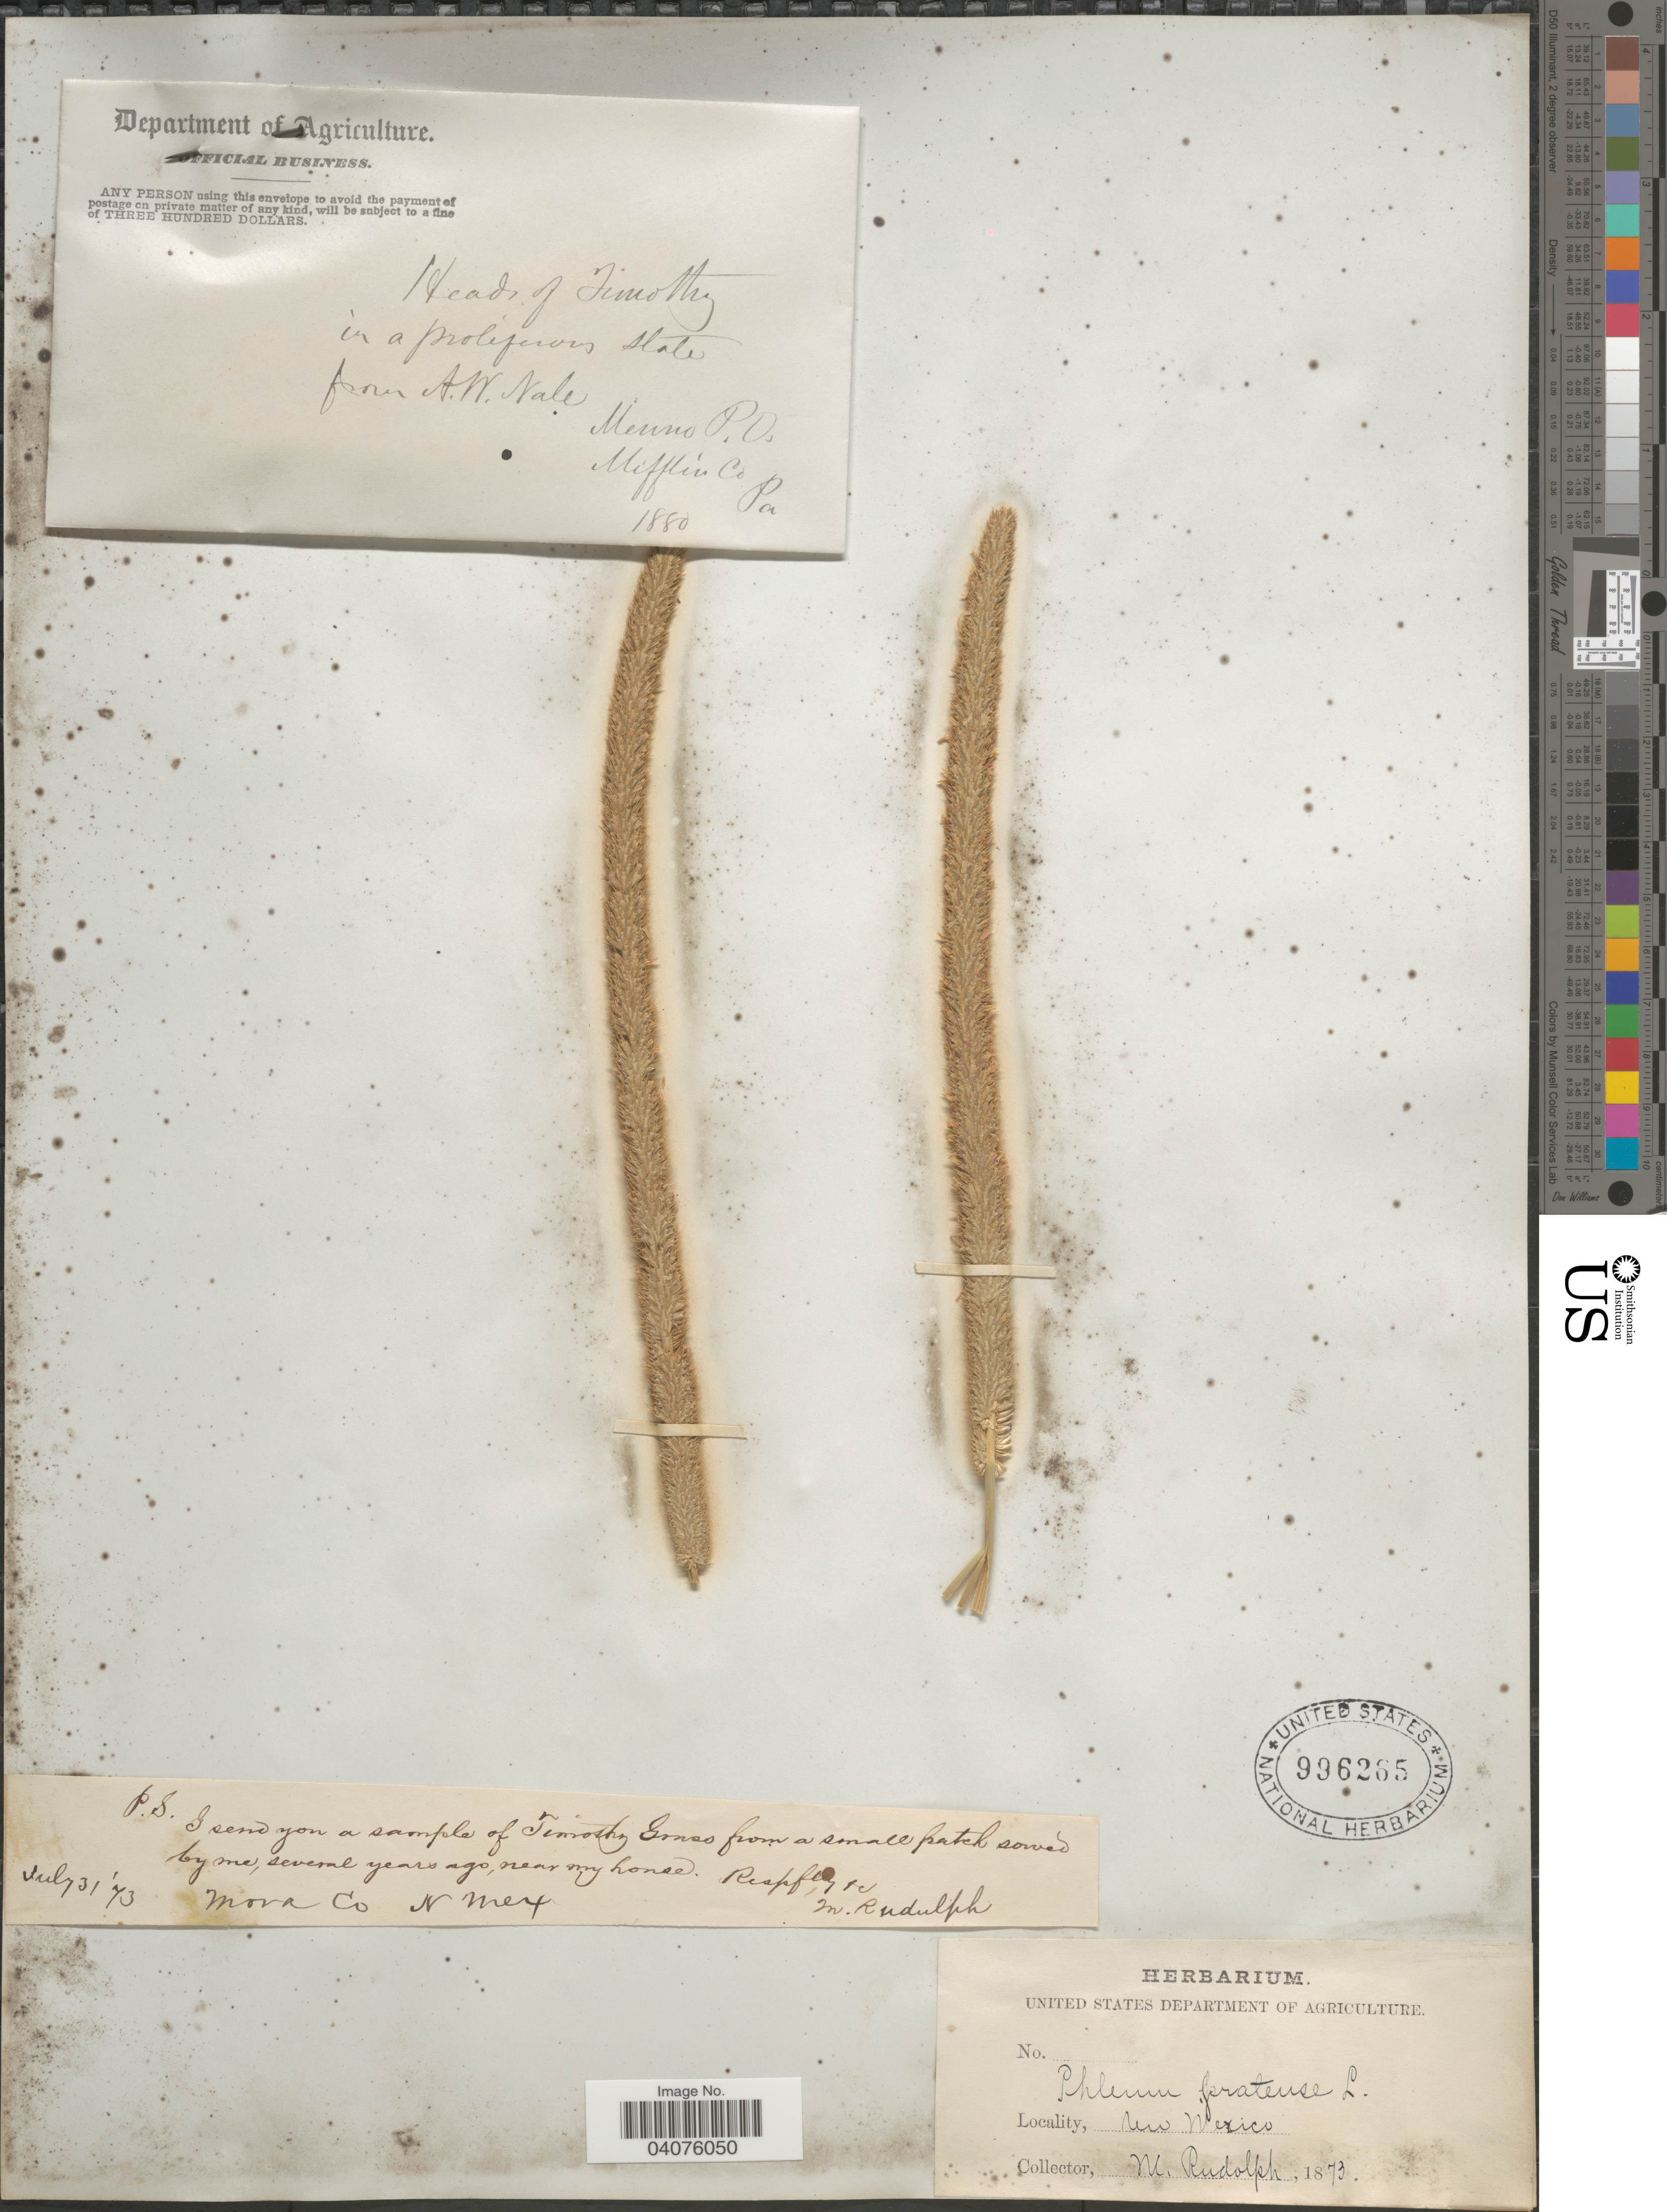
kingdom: Plantae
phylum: Tracheophyta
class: Liliopsida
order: Poales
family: Poaceae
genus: Phleum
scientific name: Phleum pratense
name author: L.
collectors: M. Rudolph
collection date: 1873-07-31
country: United States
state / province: New Mexico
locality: Mora Co.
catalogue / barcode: US 996265